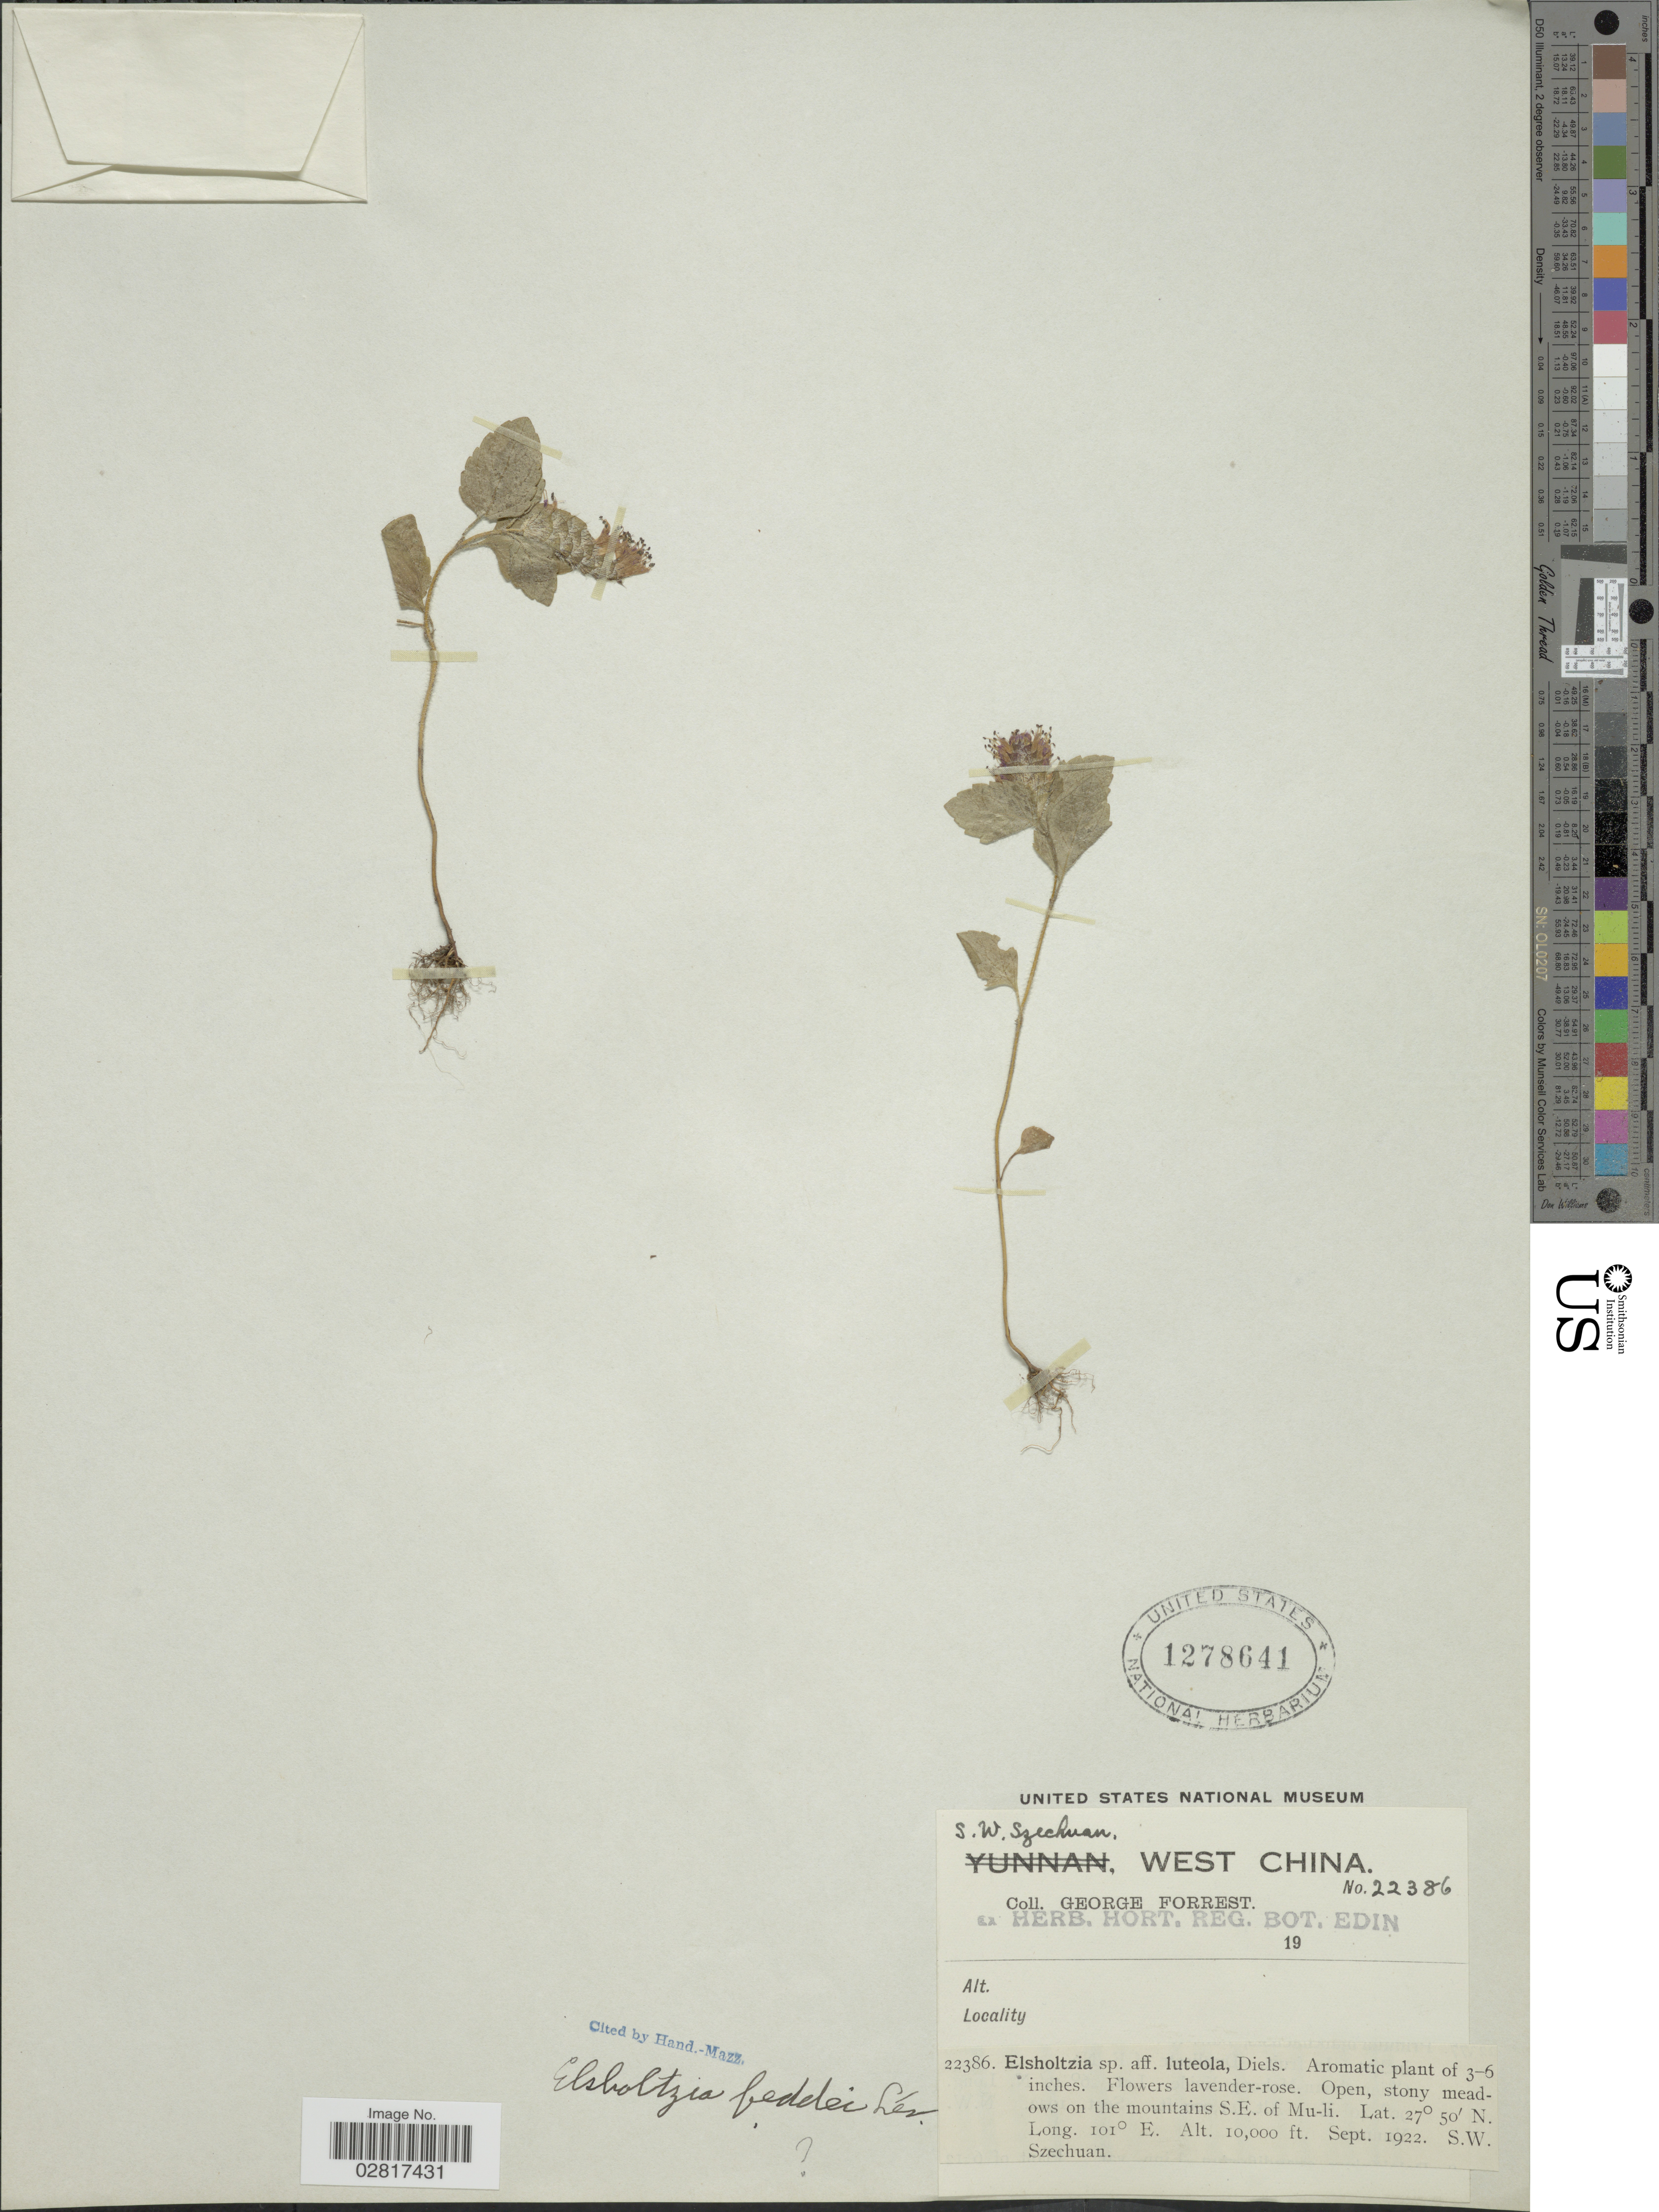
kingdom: Plantae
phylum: Tracheophyta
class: Magnoliopsida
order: Lamiales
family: Lamiaceae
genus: Elsholtzia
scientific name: Elsholtzia feddei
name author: H. Lév.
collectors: G. Forrest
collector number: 22386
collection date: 1922-09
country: China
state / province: Sichuan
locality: West China. S.W. Szechuan.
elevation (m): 3048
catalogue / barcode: US 1278641